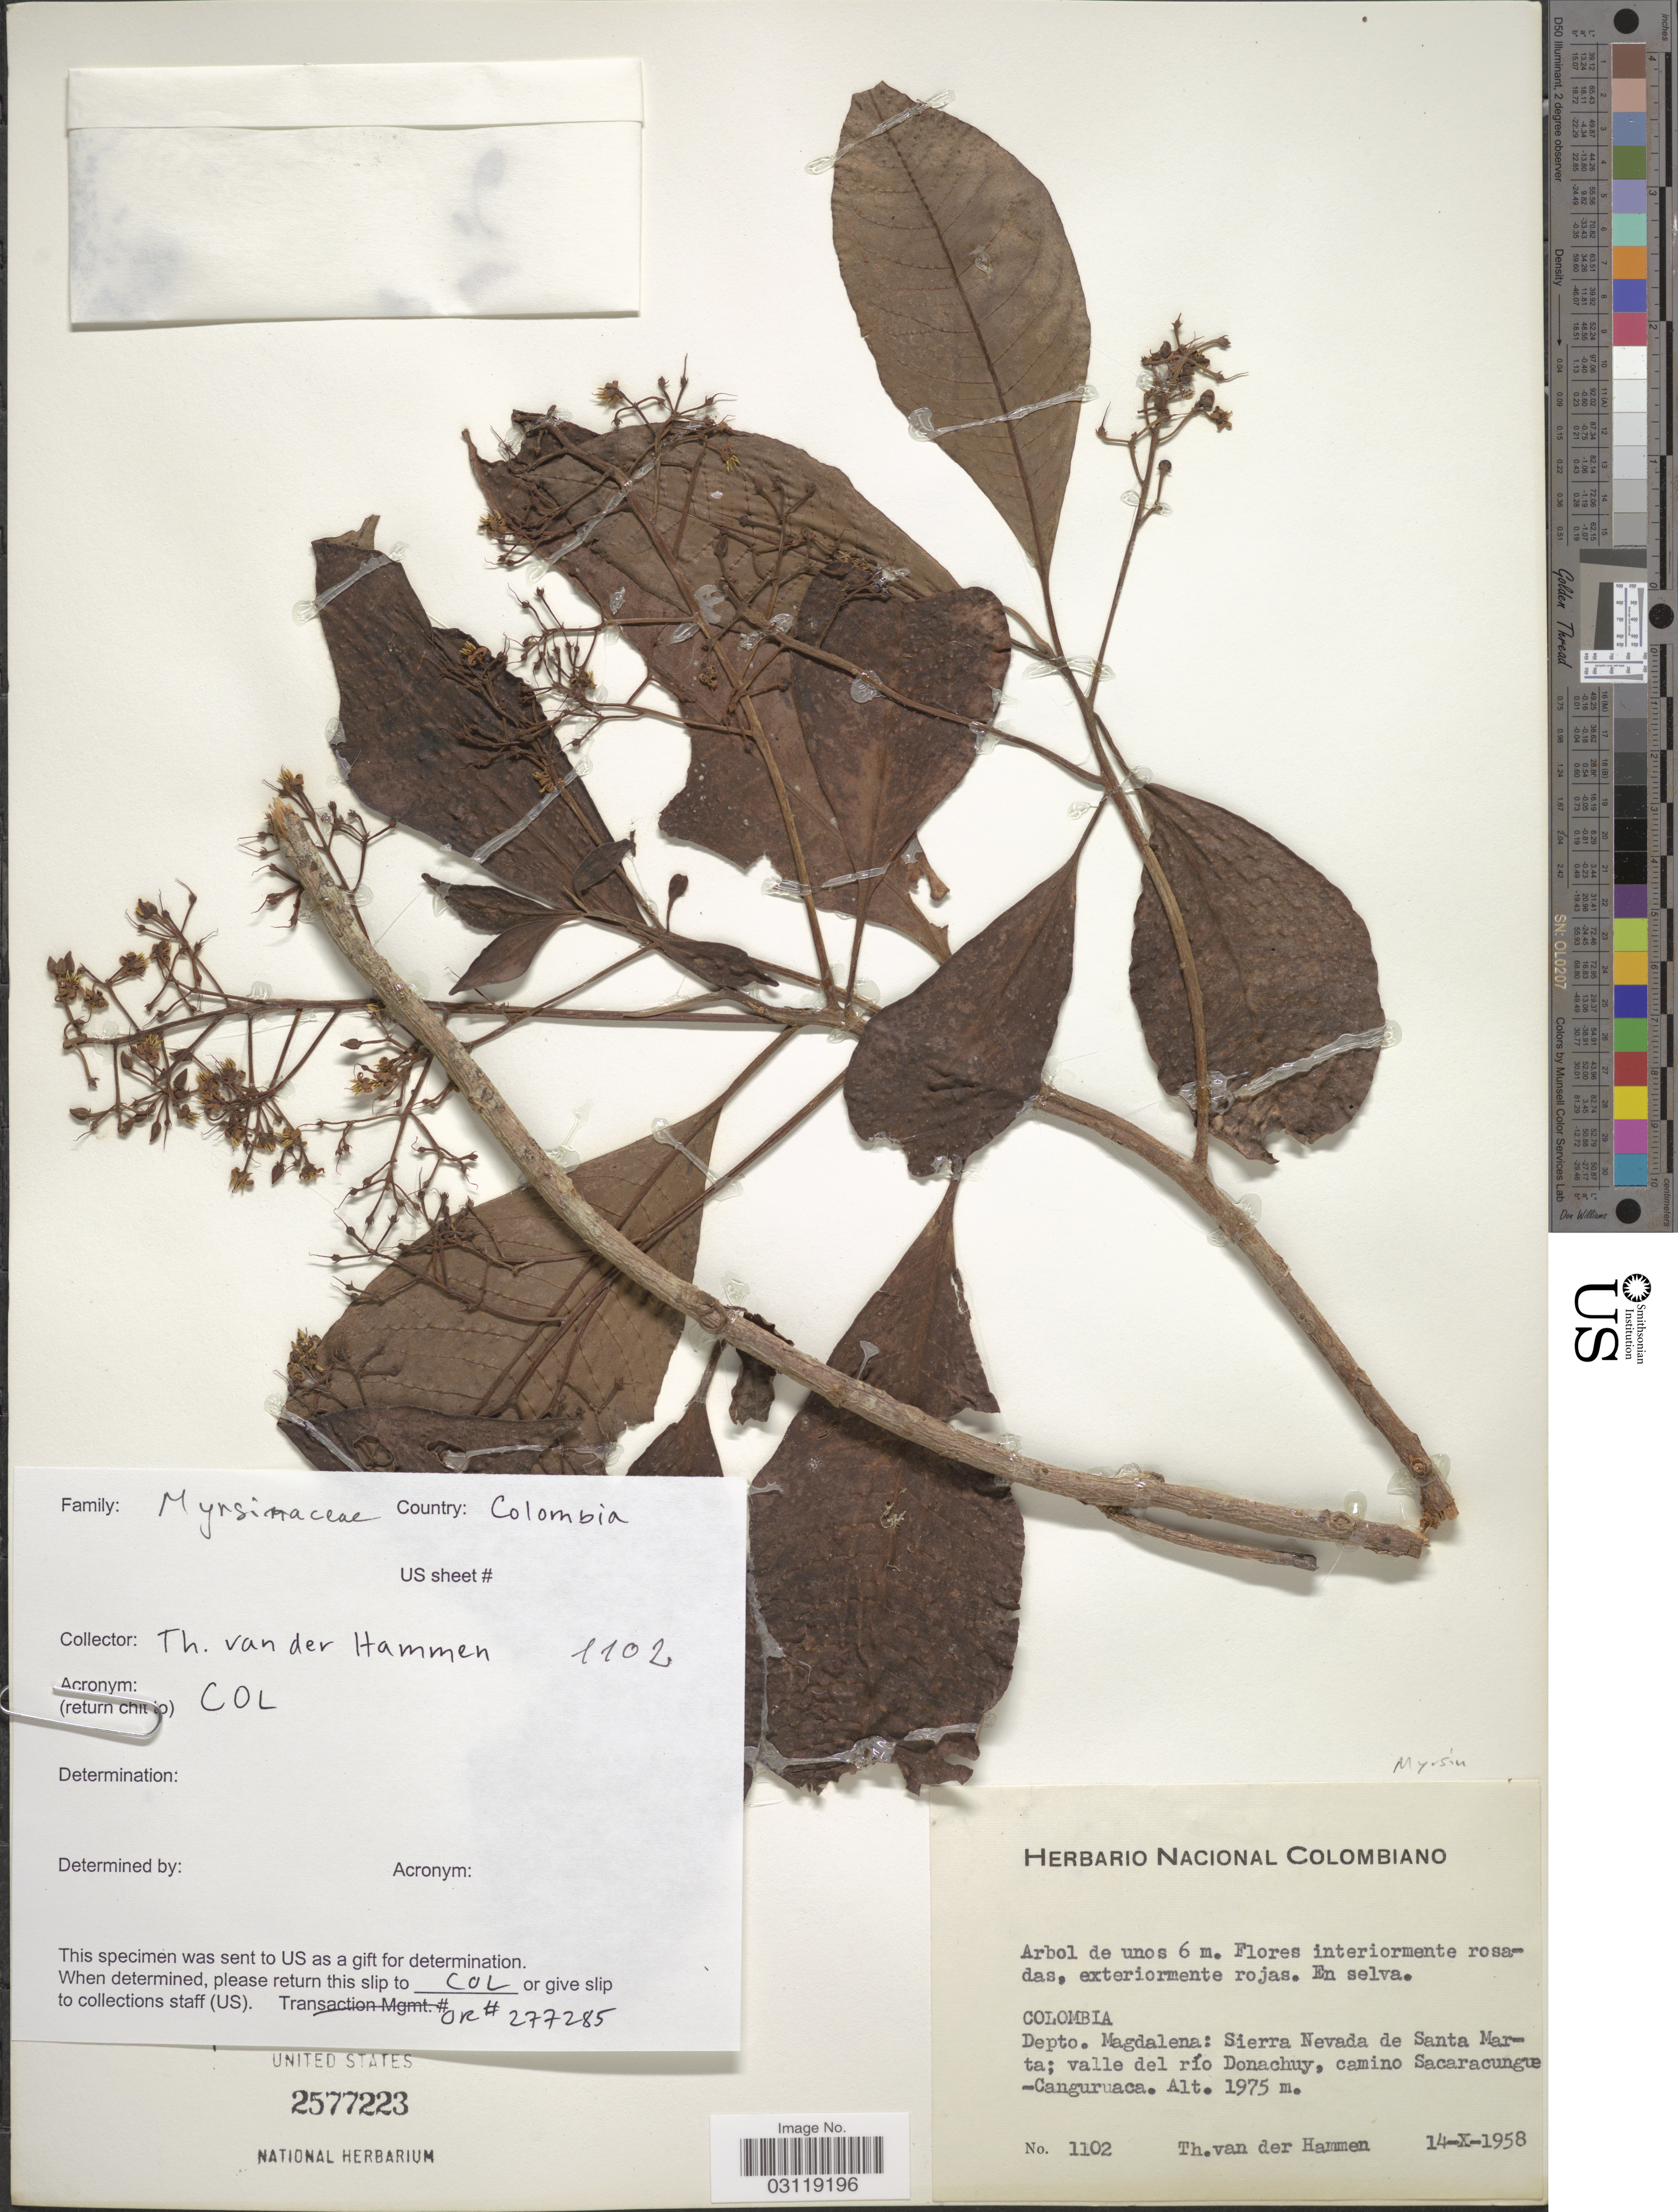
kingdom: Plantae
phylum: Tracheophyta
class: Magnoliopsida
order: Ericales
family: Primulaceae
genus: Parathesis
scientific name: Parathesis sp.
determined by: Pipoly, J. J.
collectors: T. Van der Hammen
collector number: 1102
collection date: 1958-10-14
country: Colombia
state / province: Magdalena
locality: Depto. Magdalena: Sierra Nevada de Santa Marta; valle del río Donachuy, camino Sacaracungue-Canguruaca.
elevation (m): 1975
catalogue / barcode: US 2577223